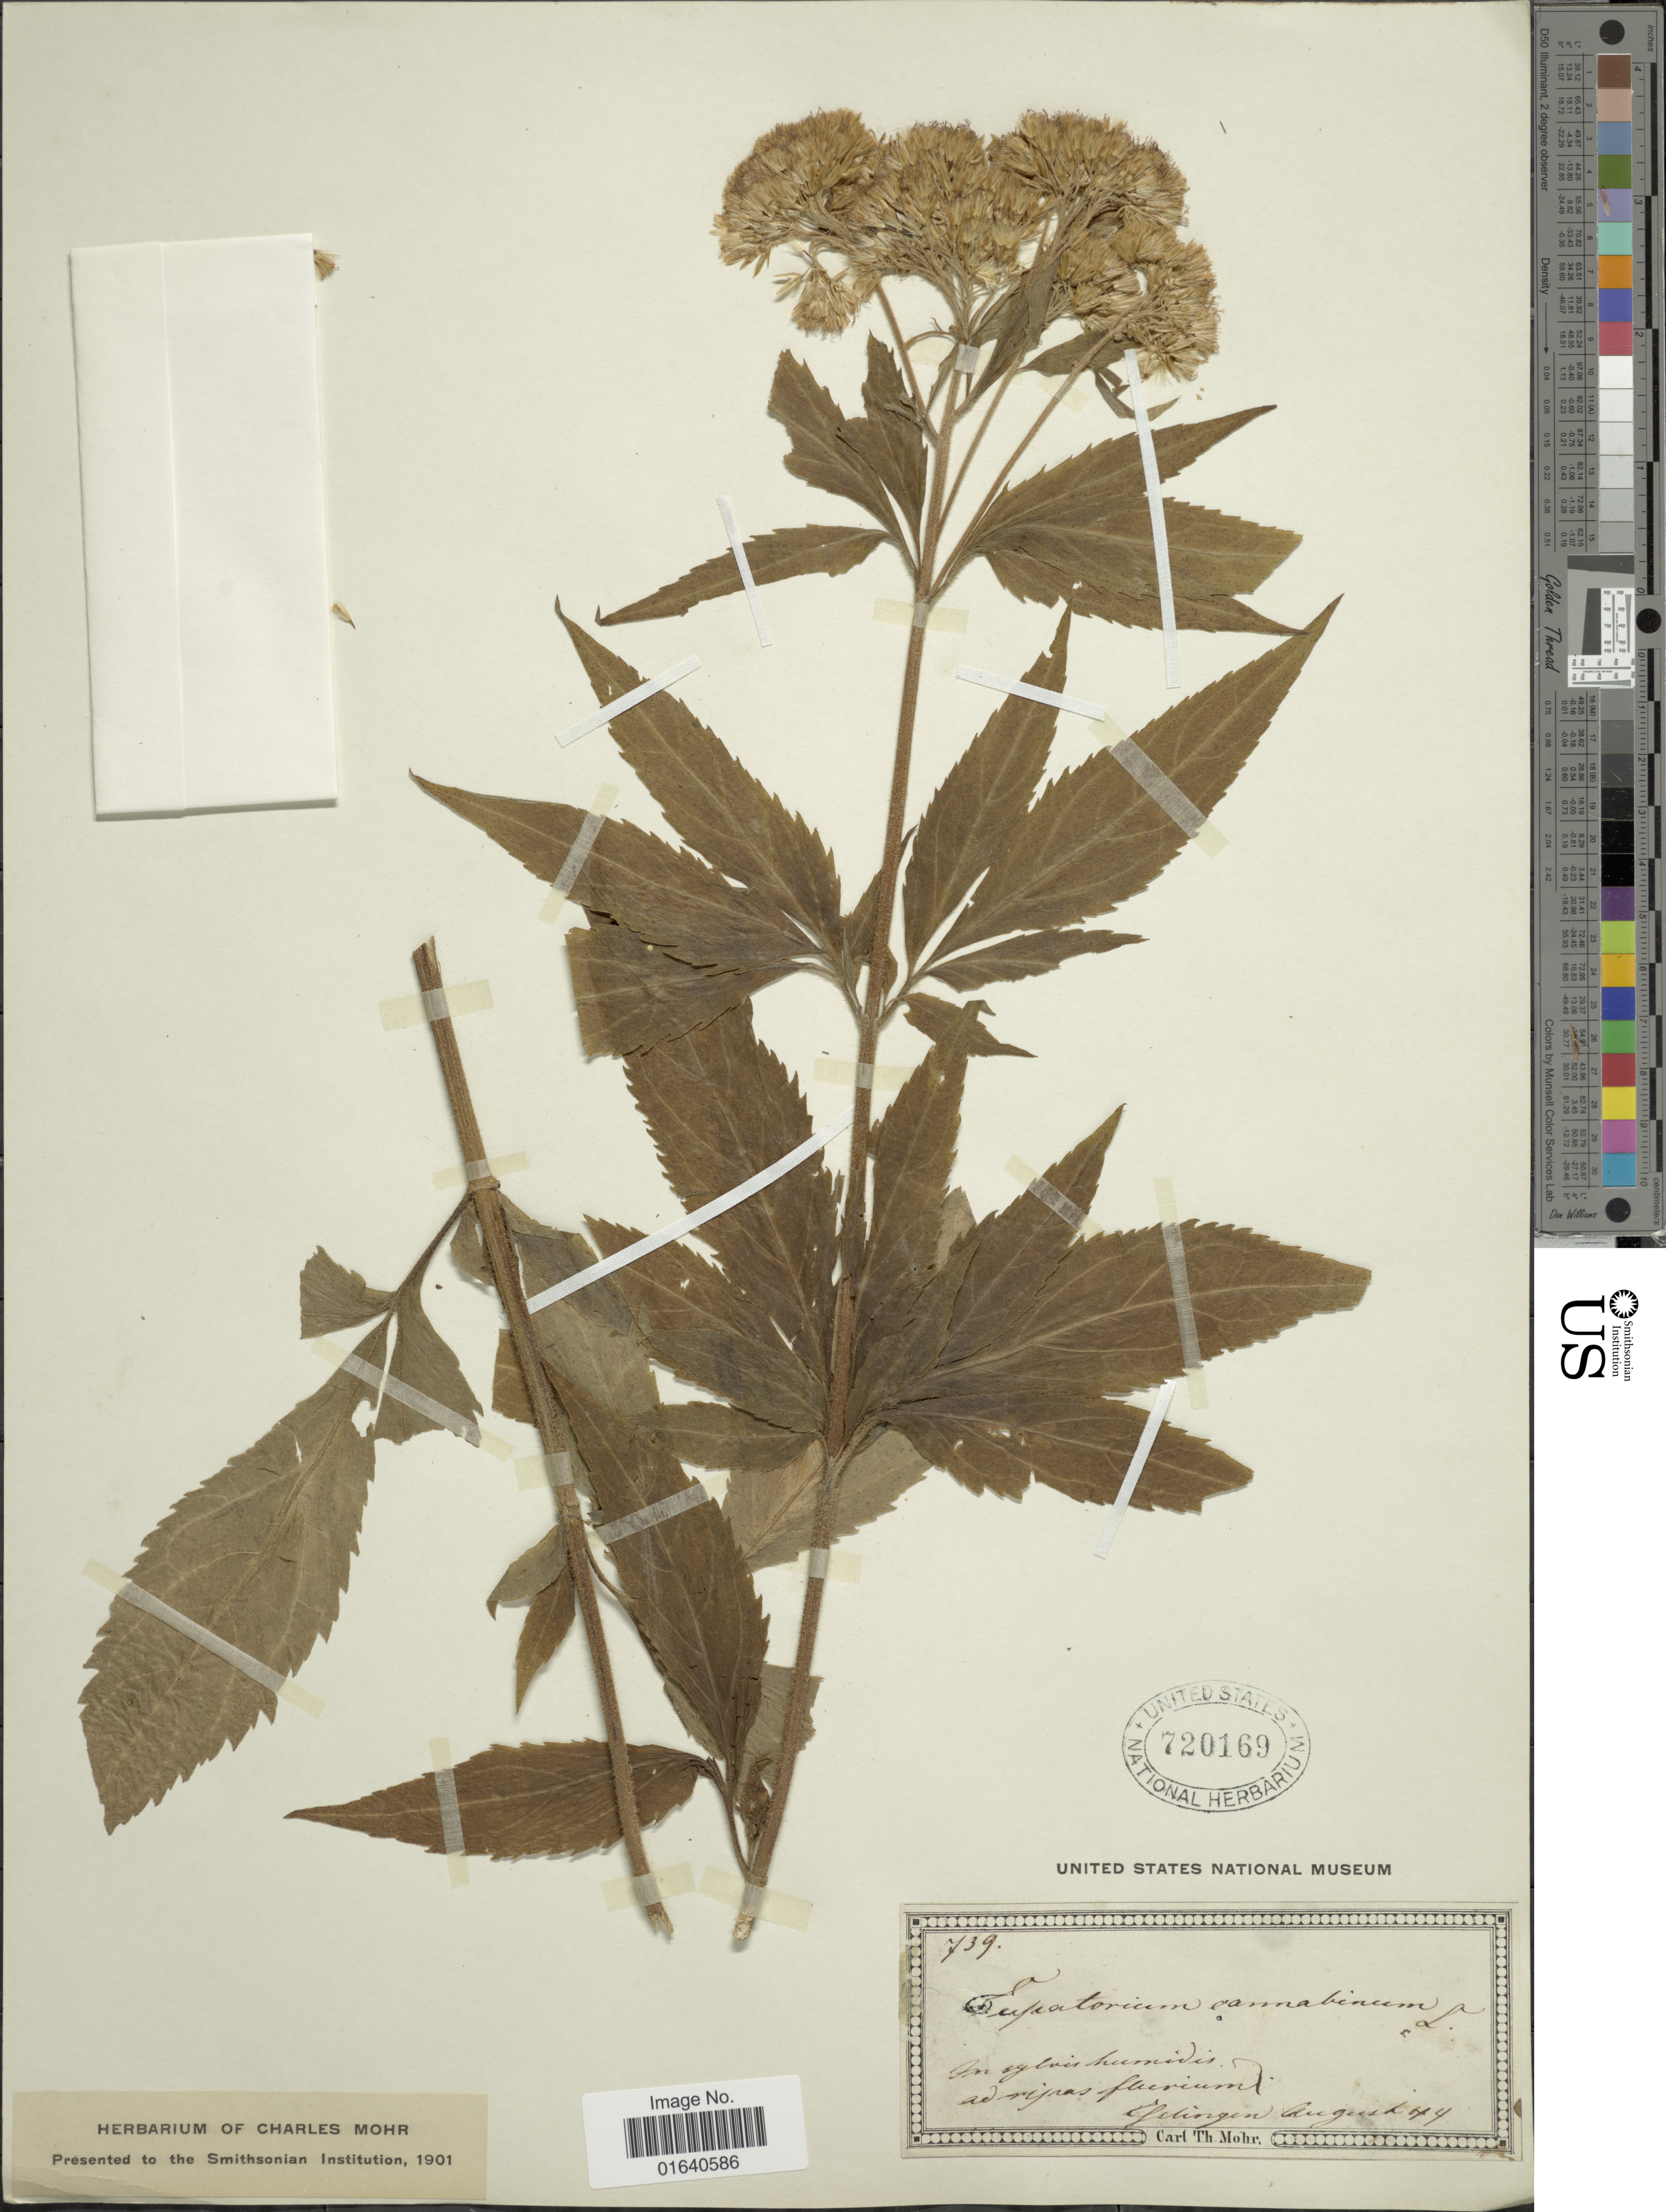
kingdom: Plantae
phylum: Tracheophyta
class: Magnoliopsida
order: Asterales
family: Asteraceae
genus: Eupatorium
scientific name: Eupatorium cannabinum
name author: L.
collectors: C. T. Mohr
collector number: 739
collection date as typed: Transcribed d/m/y: /8/44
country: Germany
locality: In sylvis humidis ad ripas [illegible text]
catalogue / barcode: US 720169